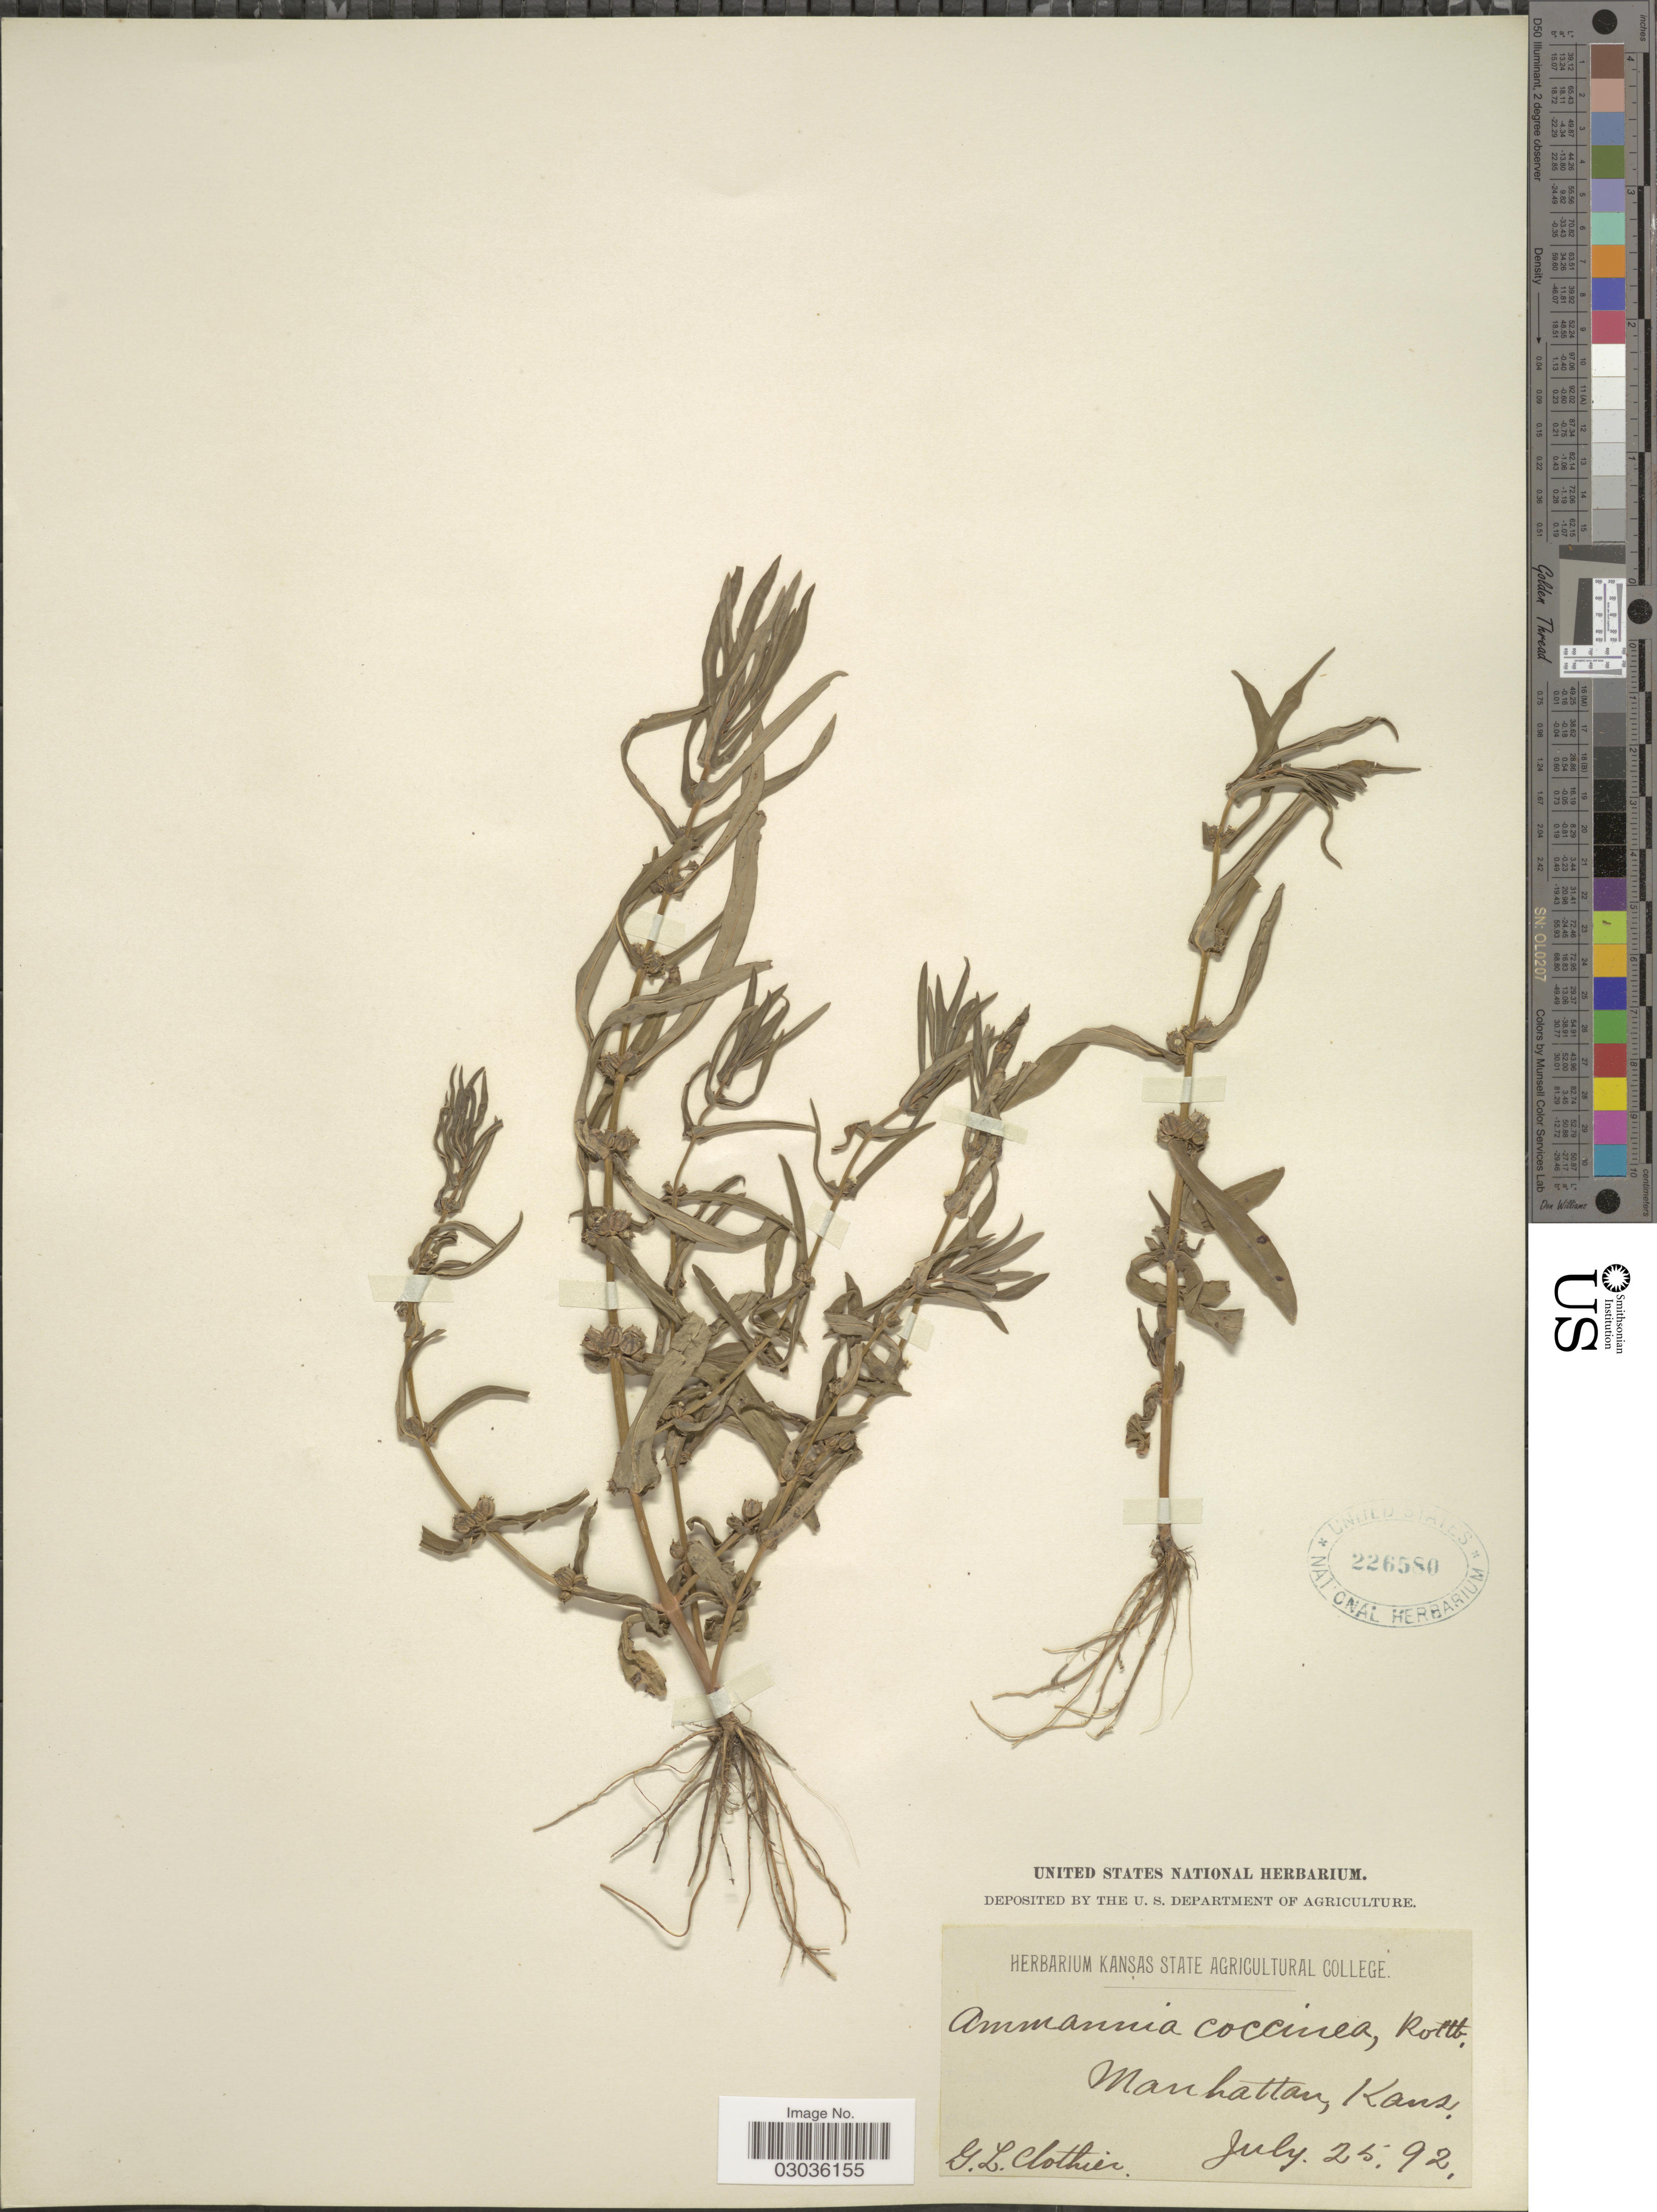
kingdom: Plantae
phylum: Tracheophyta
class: Magnoliopsida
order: Myrtales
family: Lythraceae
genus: Ammannia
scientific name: Ammannia coccinea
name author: Rottb.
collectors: G. Clothier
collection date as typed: Transcribed d/m/y: 25/7/92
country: United States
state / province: Kansas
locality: Manhattan.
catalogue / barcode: US 226580